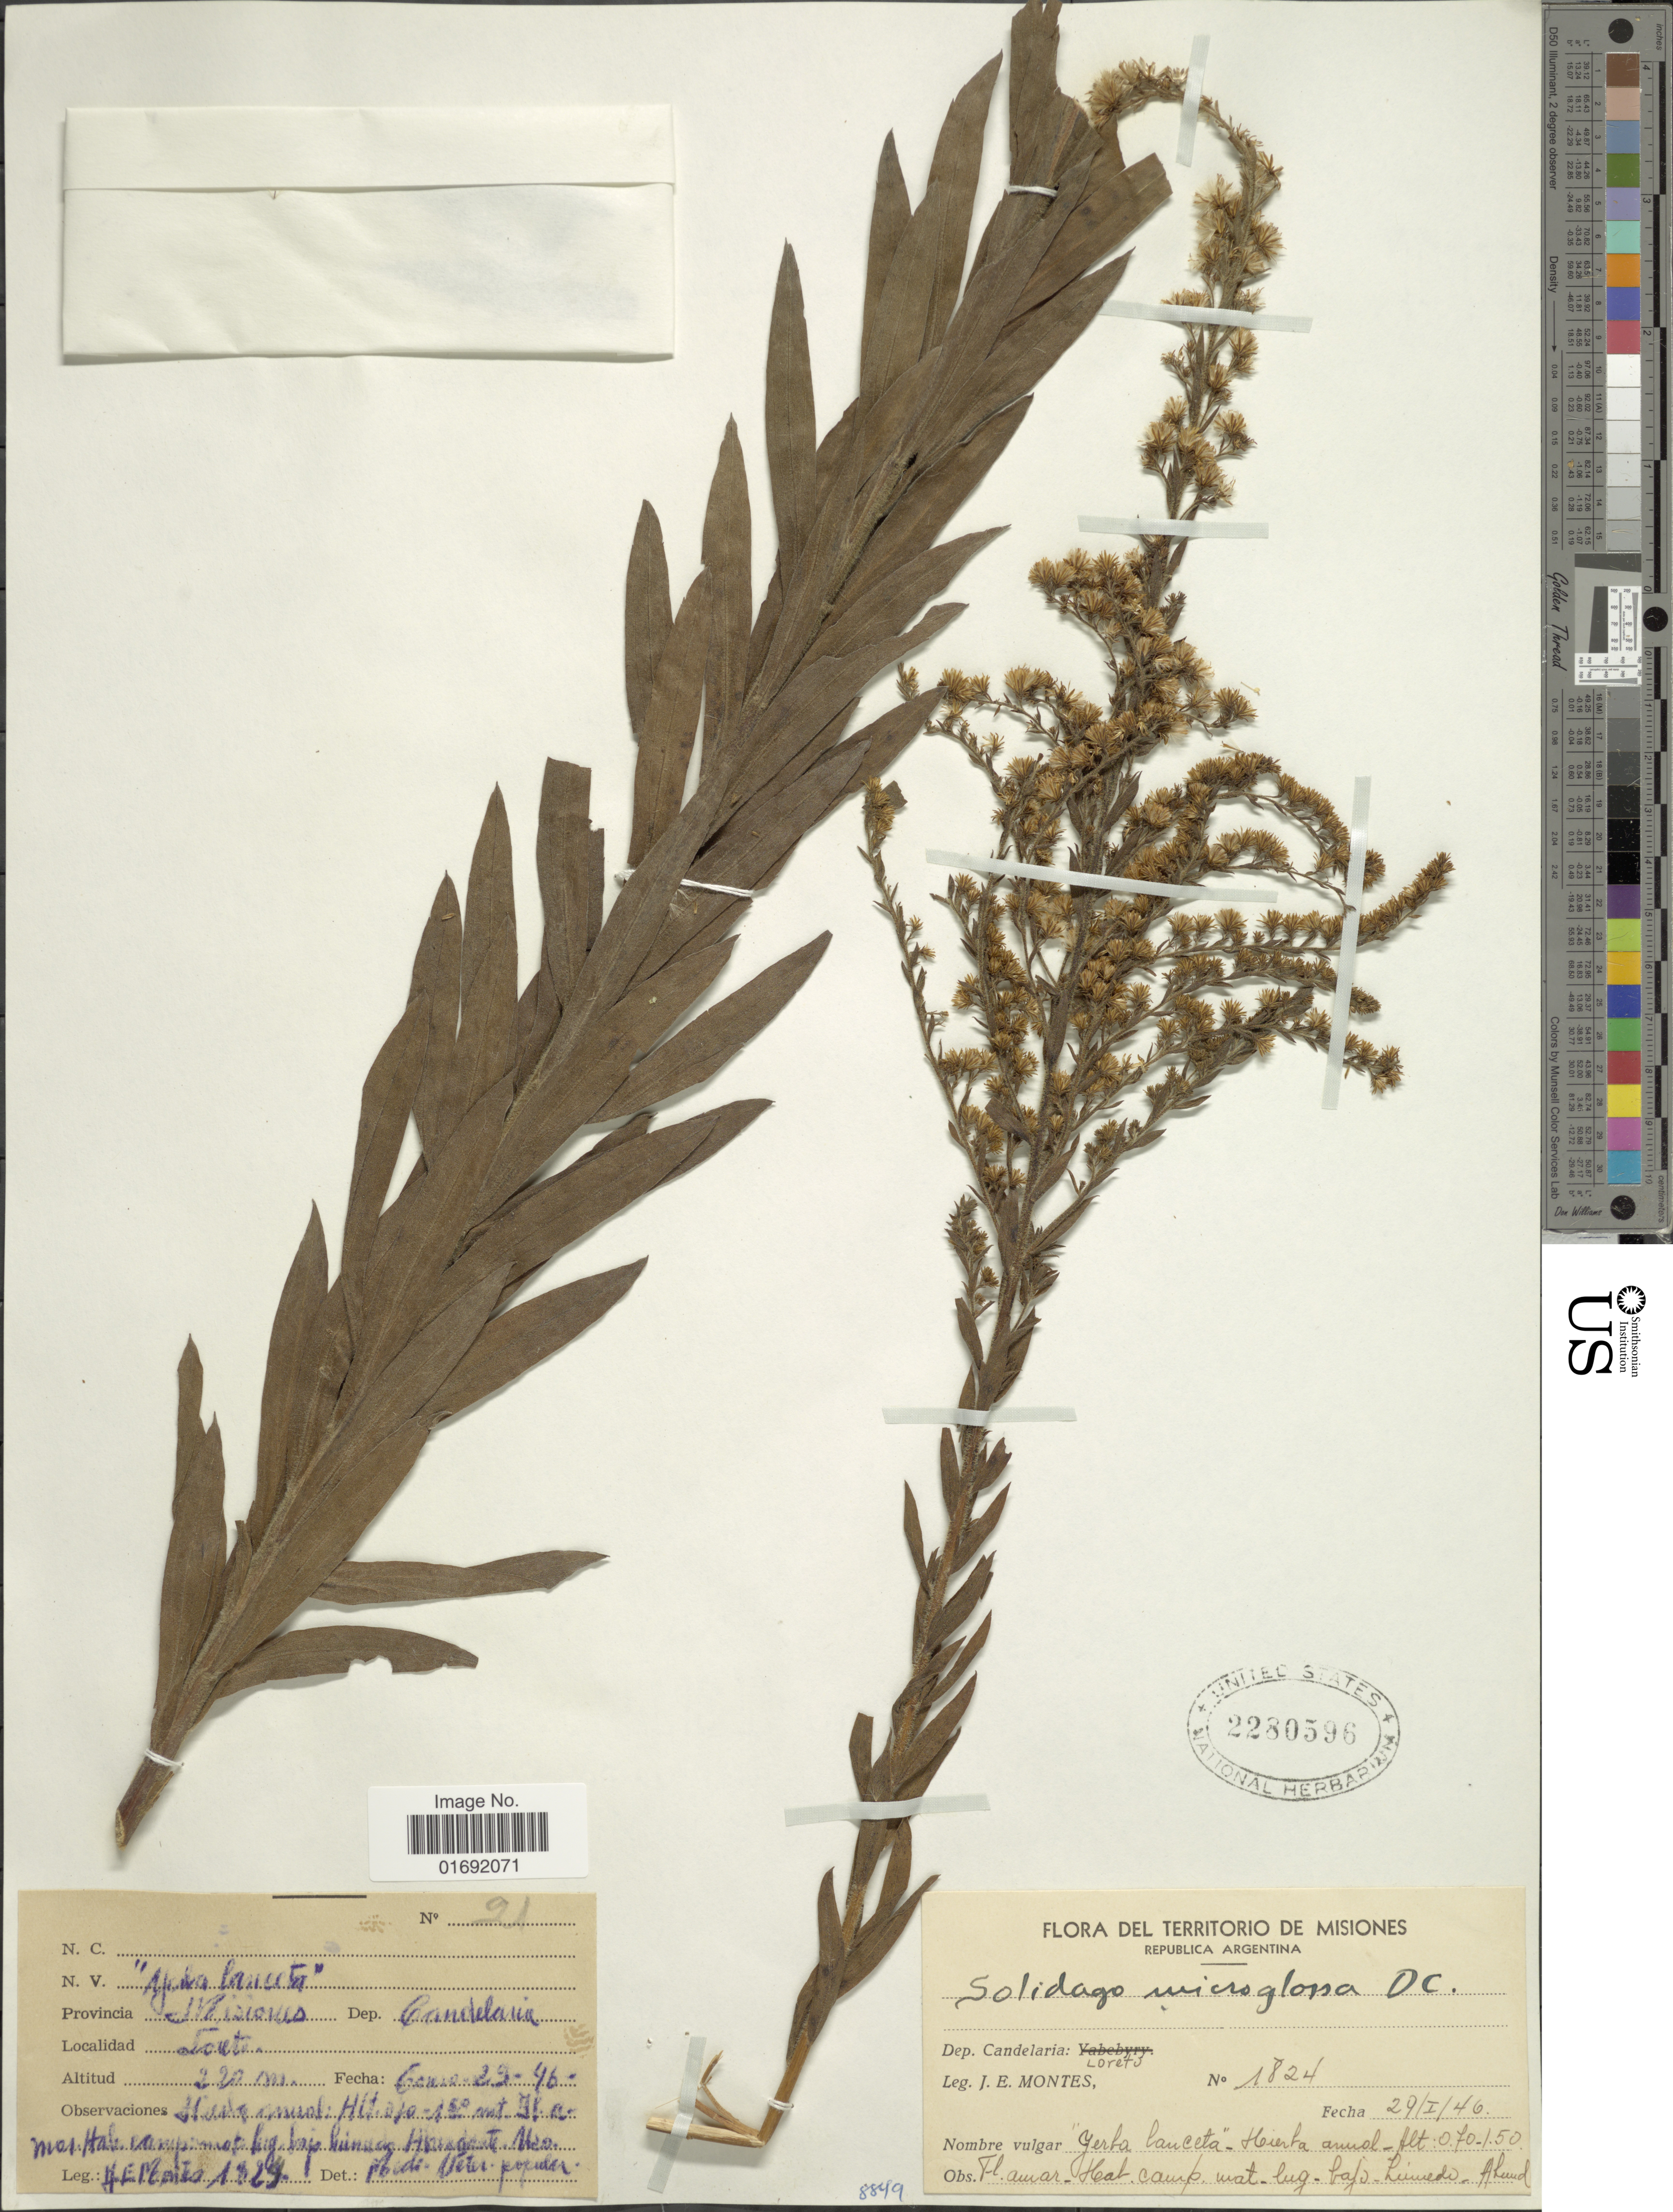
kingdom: Plantae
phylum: Tracheophyta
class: Magnoliopsida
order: Asterales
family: Asteraceae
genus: Solidago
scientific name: Solidago chilensis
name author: Meyen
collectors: J. E. Montes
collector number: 1824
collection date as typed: Transcribed d/m/y: 29/1/46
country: Argentina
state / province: Misiones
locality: Republica Argentina, Dep. Candelaria, Loreto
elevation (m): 220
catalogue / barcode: US 2280896